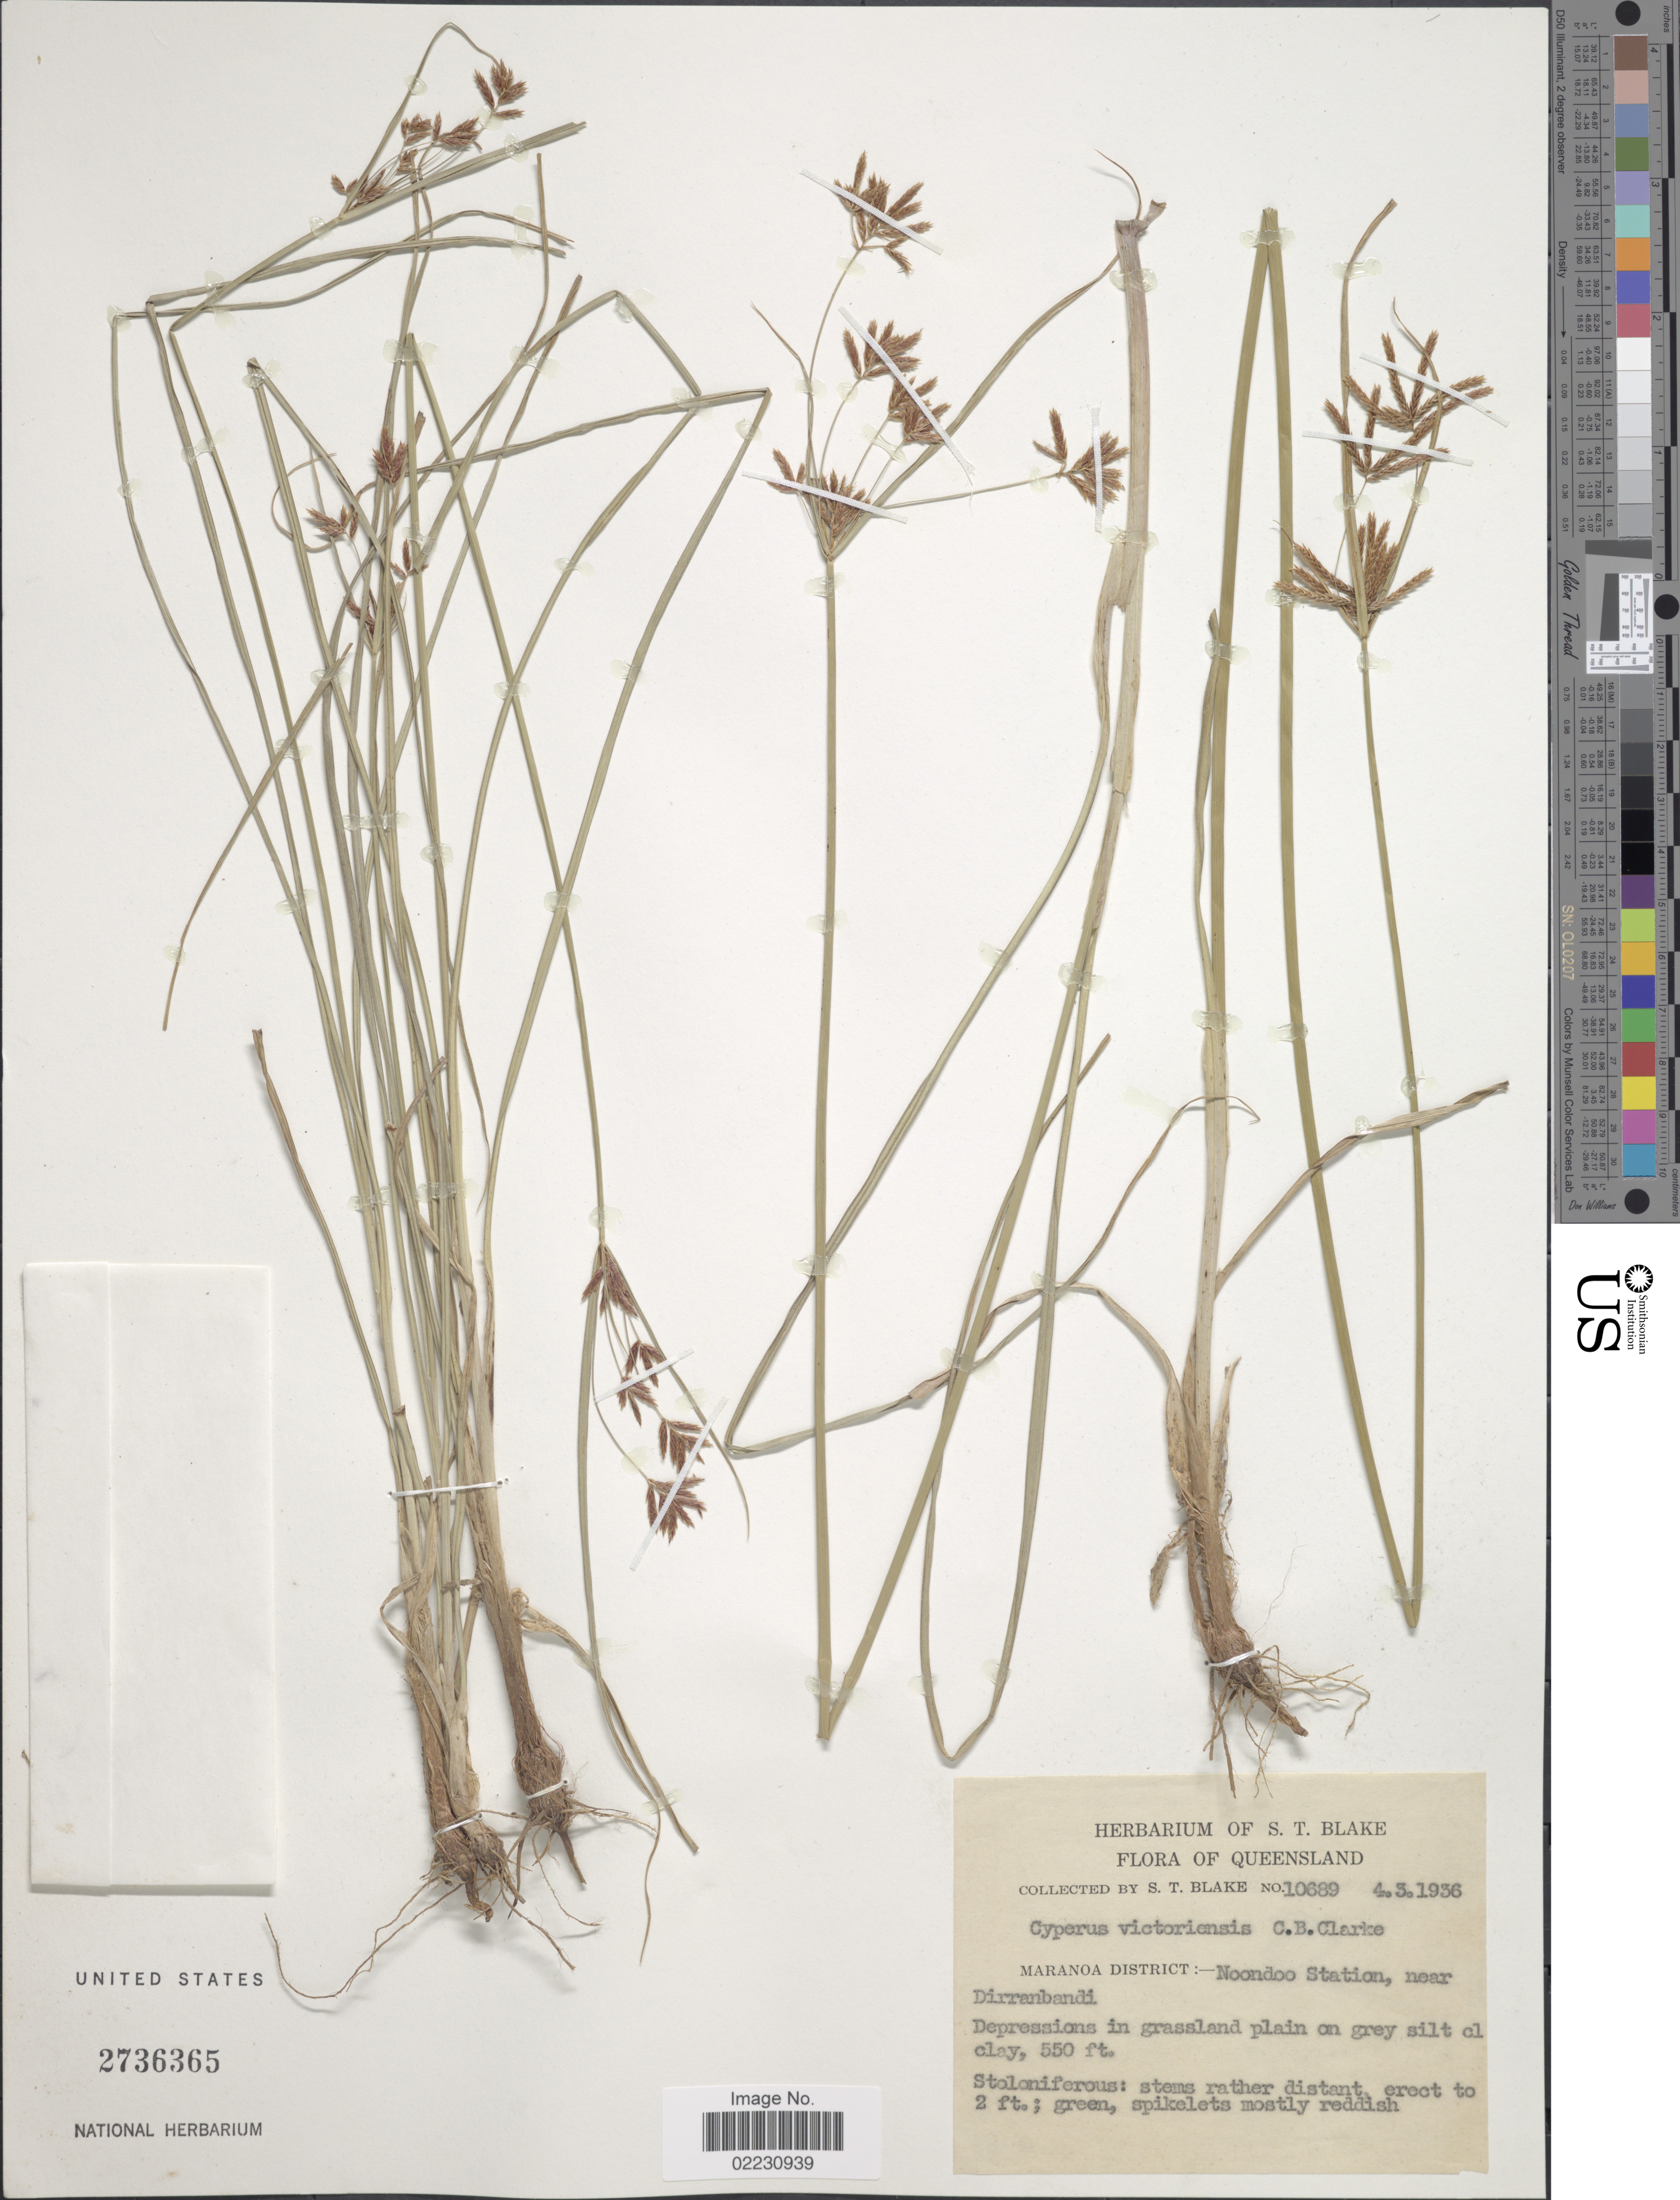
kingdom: Plantae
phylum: Tracheophyta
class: Liliopsida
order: Poales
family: Cyperaceae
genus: Cyperus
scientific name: Cyperus victoriensis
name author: C.B. Clarke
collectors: S. T. Blake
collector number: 10689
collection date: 1936-03-04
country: Australia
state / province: Queensland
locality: Maranoa District, Noondoo Station, near Dirranbandi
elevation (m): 168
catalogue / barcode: US 2736365